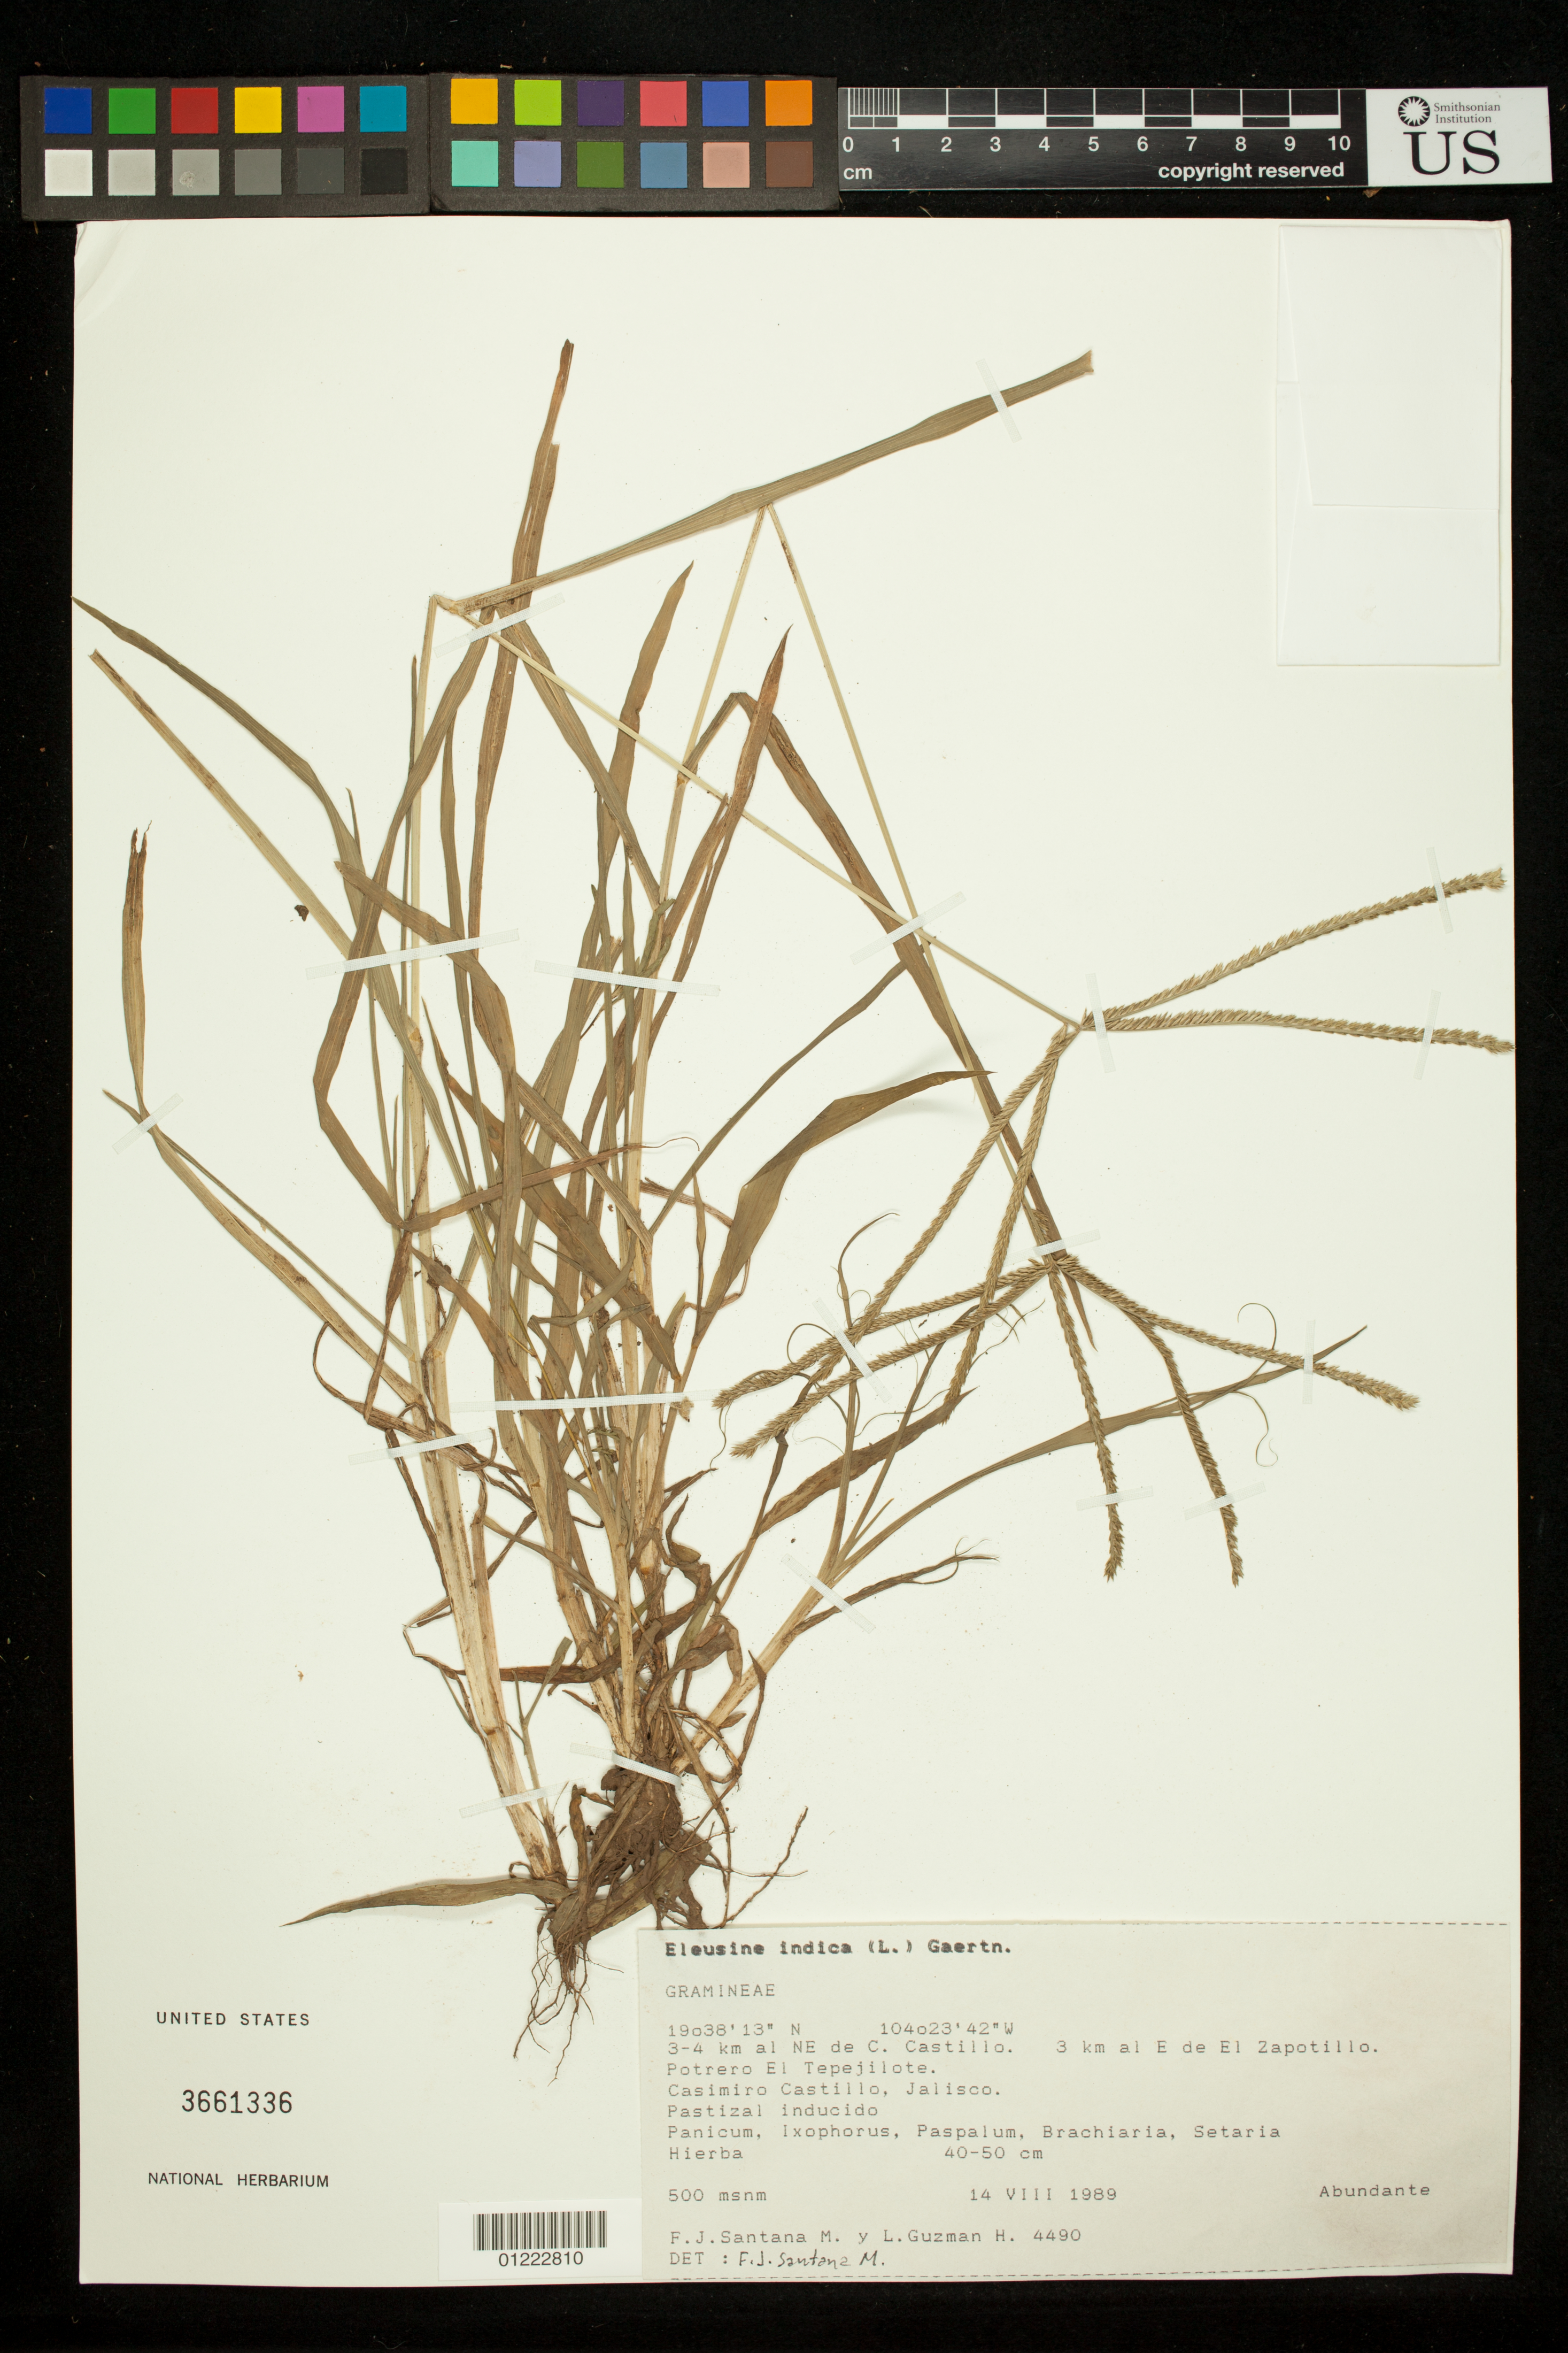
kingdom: Plantae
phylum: Tracheophyta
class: Liliopsida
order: Poales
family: Poaceae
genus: Eleusine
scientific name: Eleusine indica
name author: (L.) Gaertn.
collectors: F. J. Santana M. & L. Guzmán H.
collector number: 4490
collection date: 1989-08-14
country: Mexico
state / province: Jalisco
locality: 3-4 km al NE de C. Castillo. 3 km al E de El Zapotillo. Potrero El Tepejilote. Casimiro Castillo.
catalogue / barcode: US 3661336